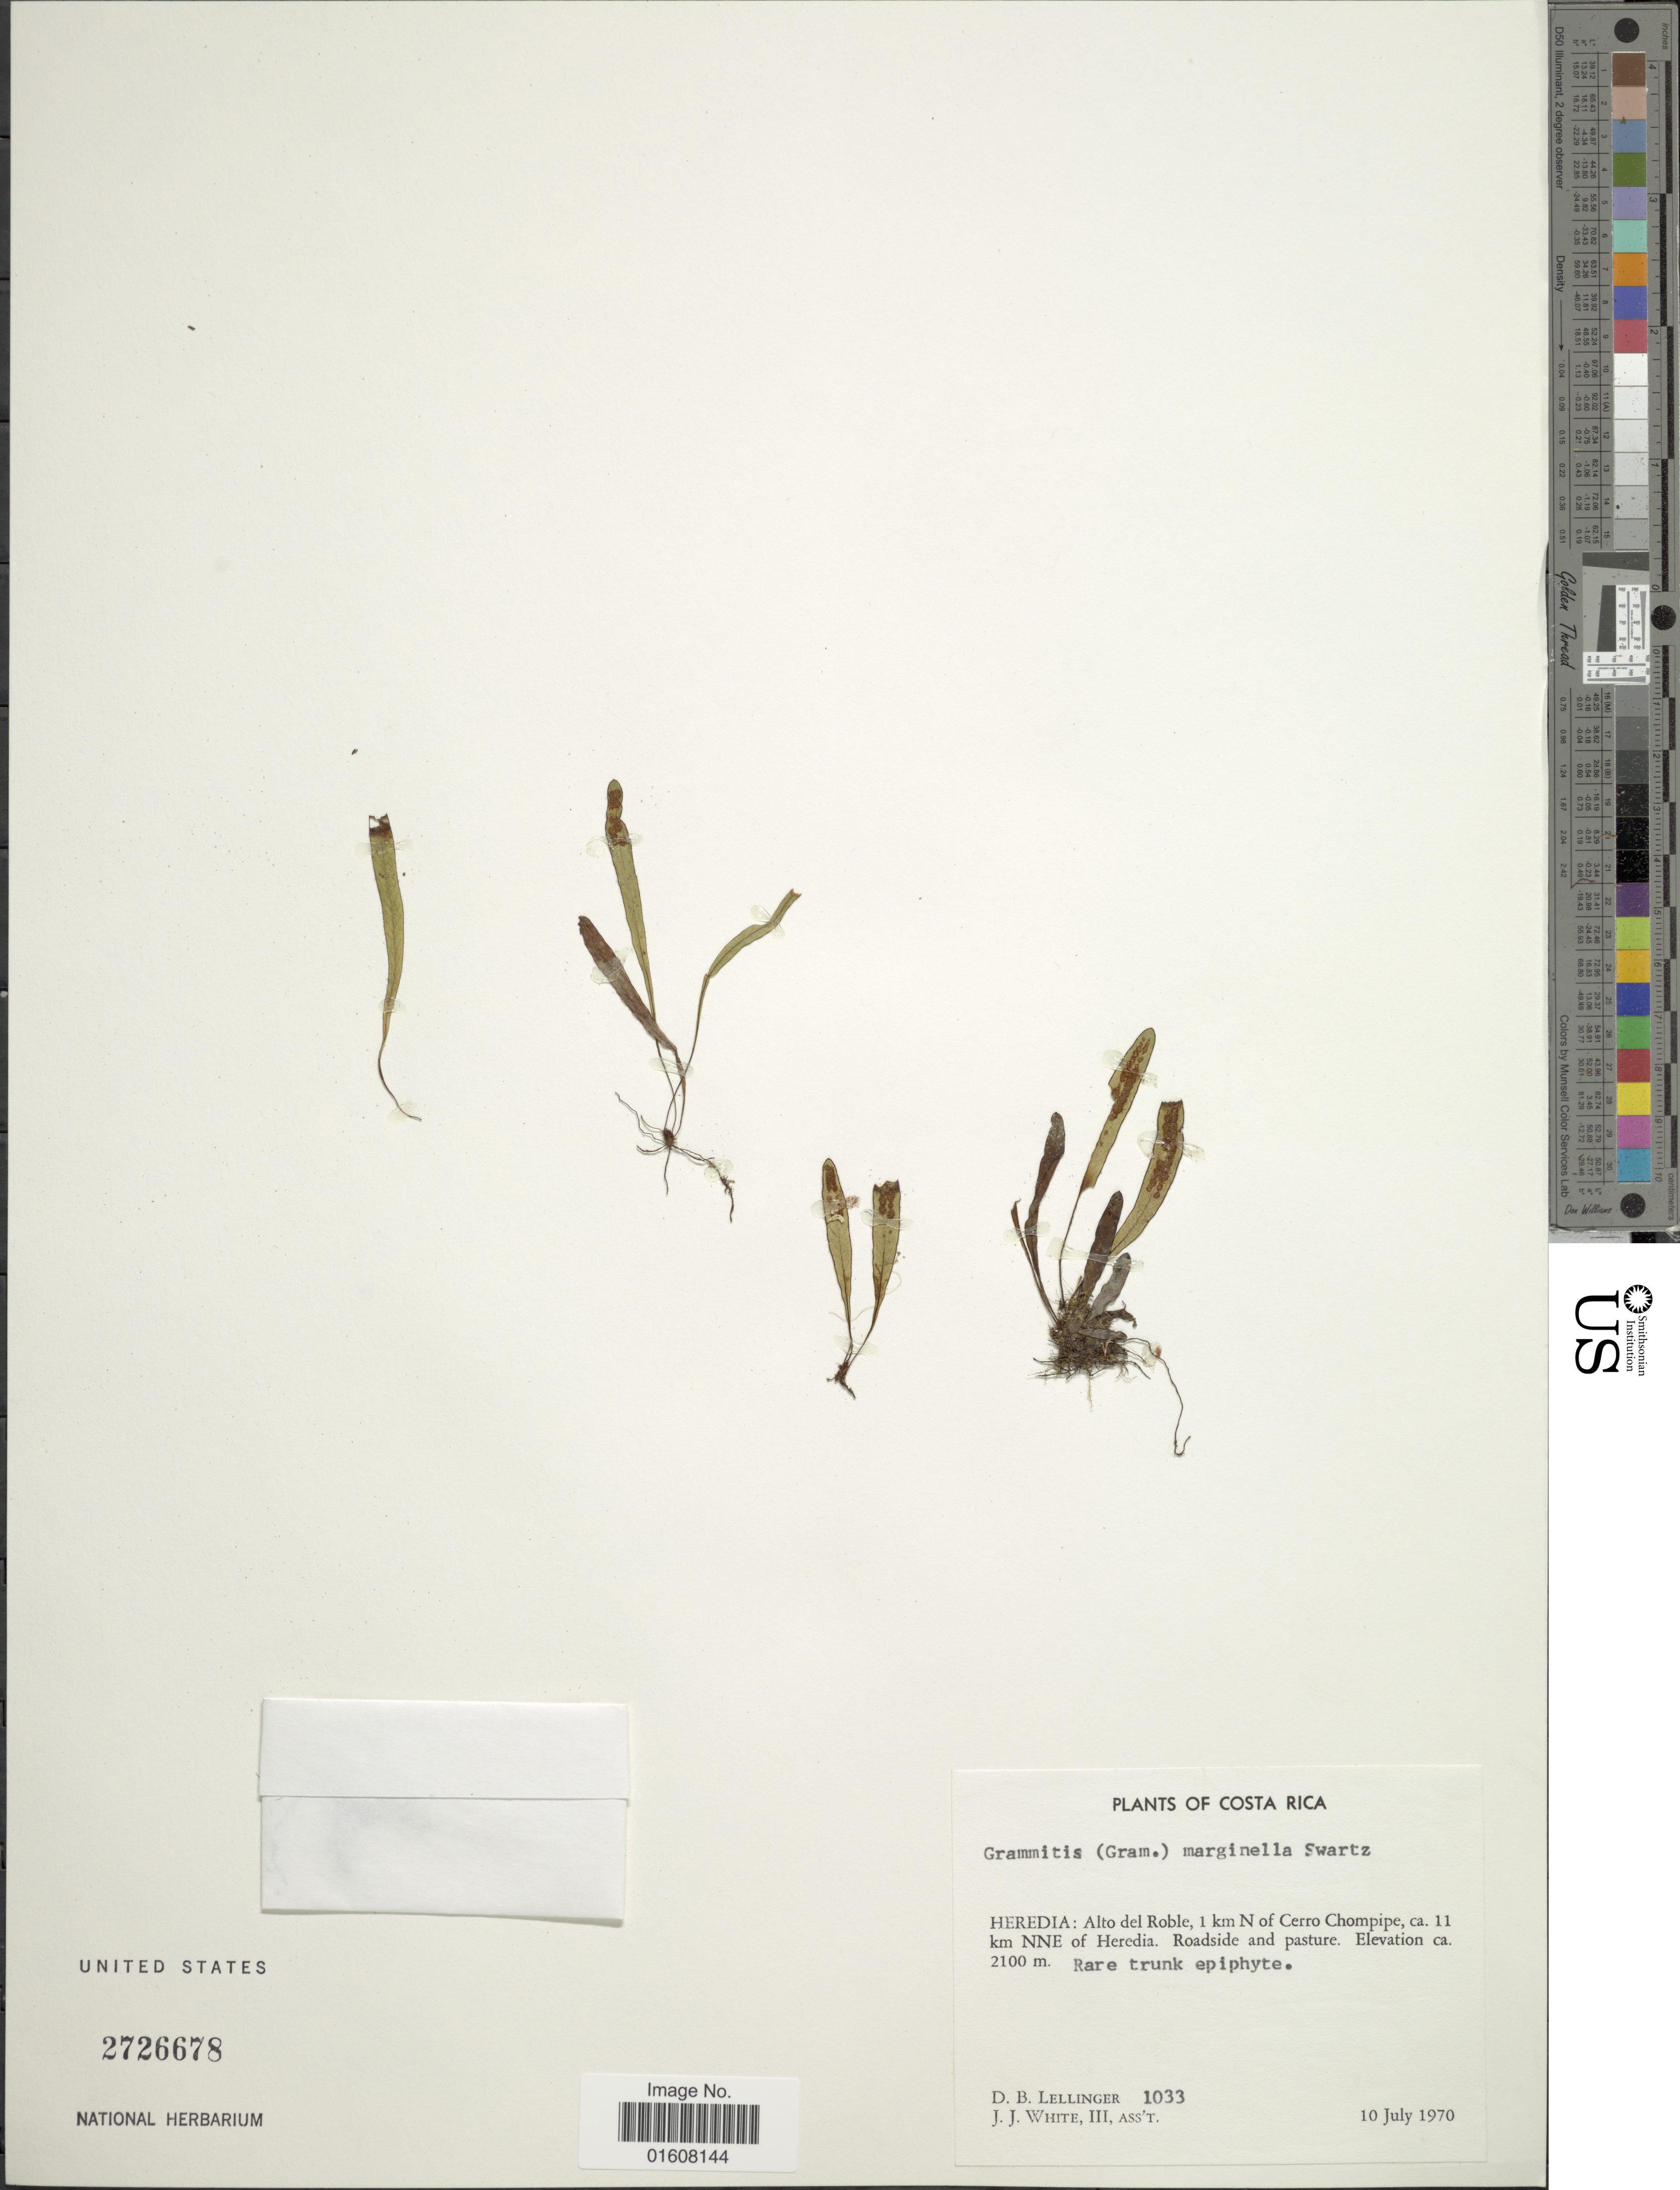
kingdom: Plantae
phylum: Tracheophyta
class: Polypodiopsida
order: Polypodiales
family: Polypodiaceae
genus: Grammitis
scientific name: Grammitis marginella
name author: (Sw.) Sw.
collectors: D. B. Lellinger & J. J. White III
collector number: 1033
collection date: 1970-07-10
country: Costa Rica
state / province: Heredia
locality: Alto del Roble, 1 km N of Cerro Chompipe, ca. 11 km NNE of Heredia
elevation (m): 2100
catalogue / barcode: US 2726678